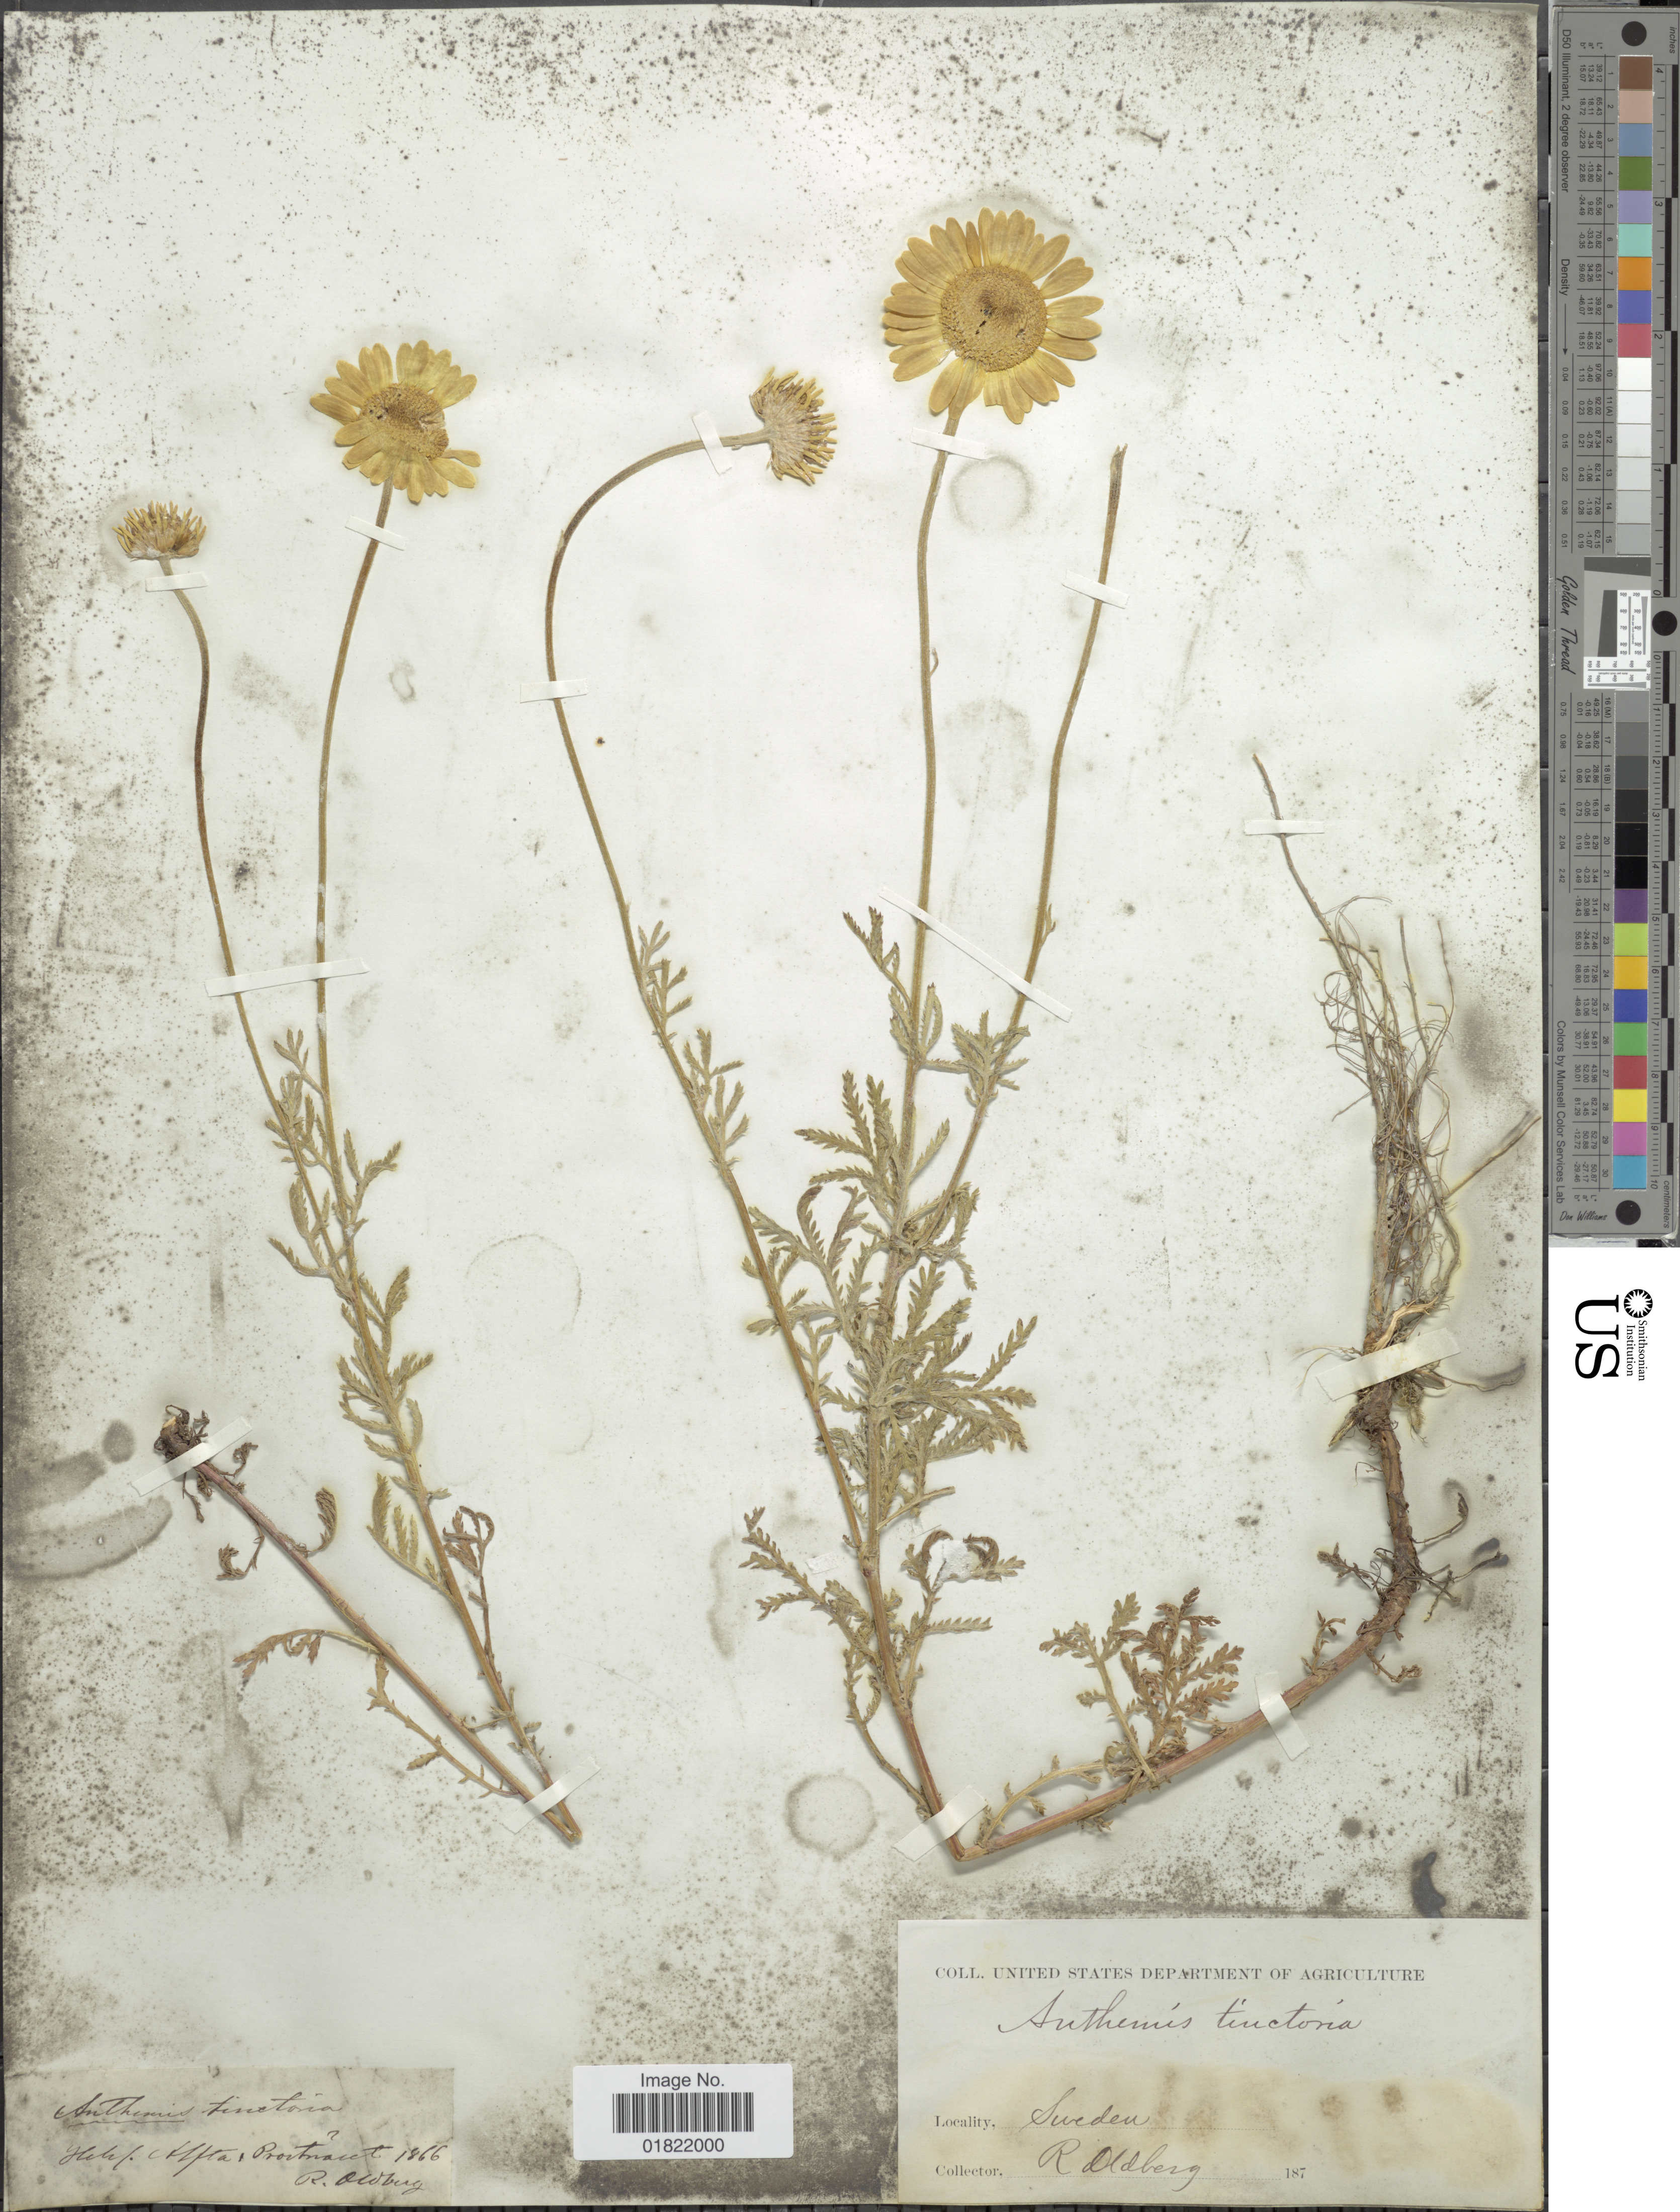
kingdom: Plantae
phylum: Tracheophyta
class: Magnoliopsida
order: Asterales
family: Asteraceae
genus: Anthemis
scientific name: Anthemis tinctoria 'Wargrave'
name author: L.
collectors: R. Oldberg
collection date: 1866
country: Sweden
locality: Helsl Alfta, Prostnaset [interpreted]